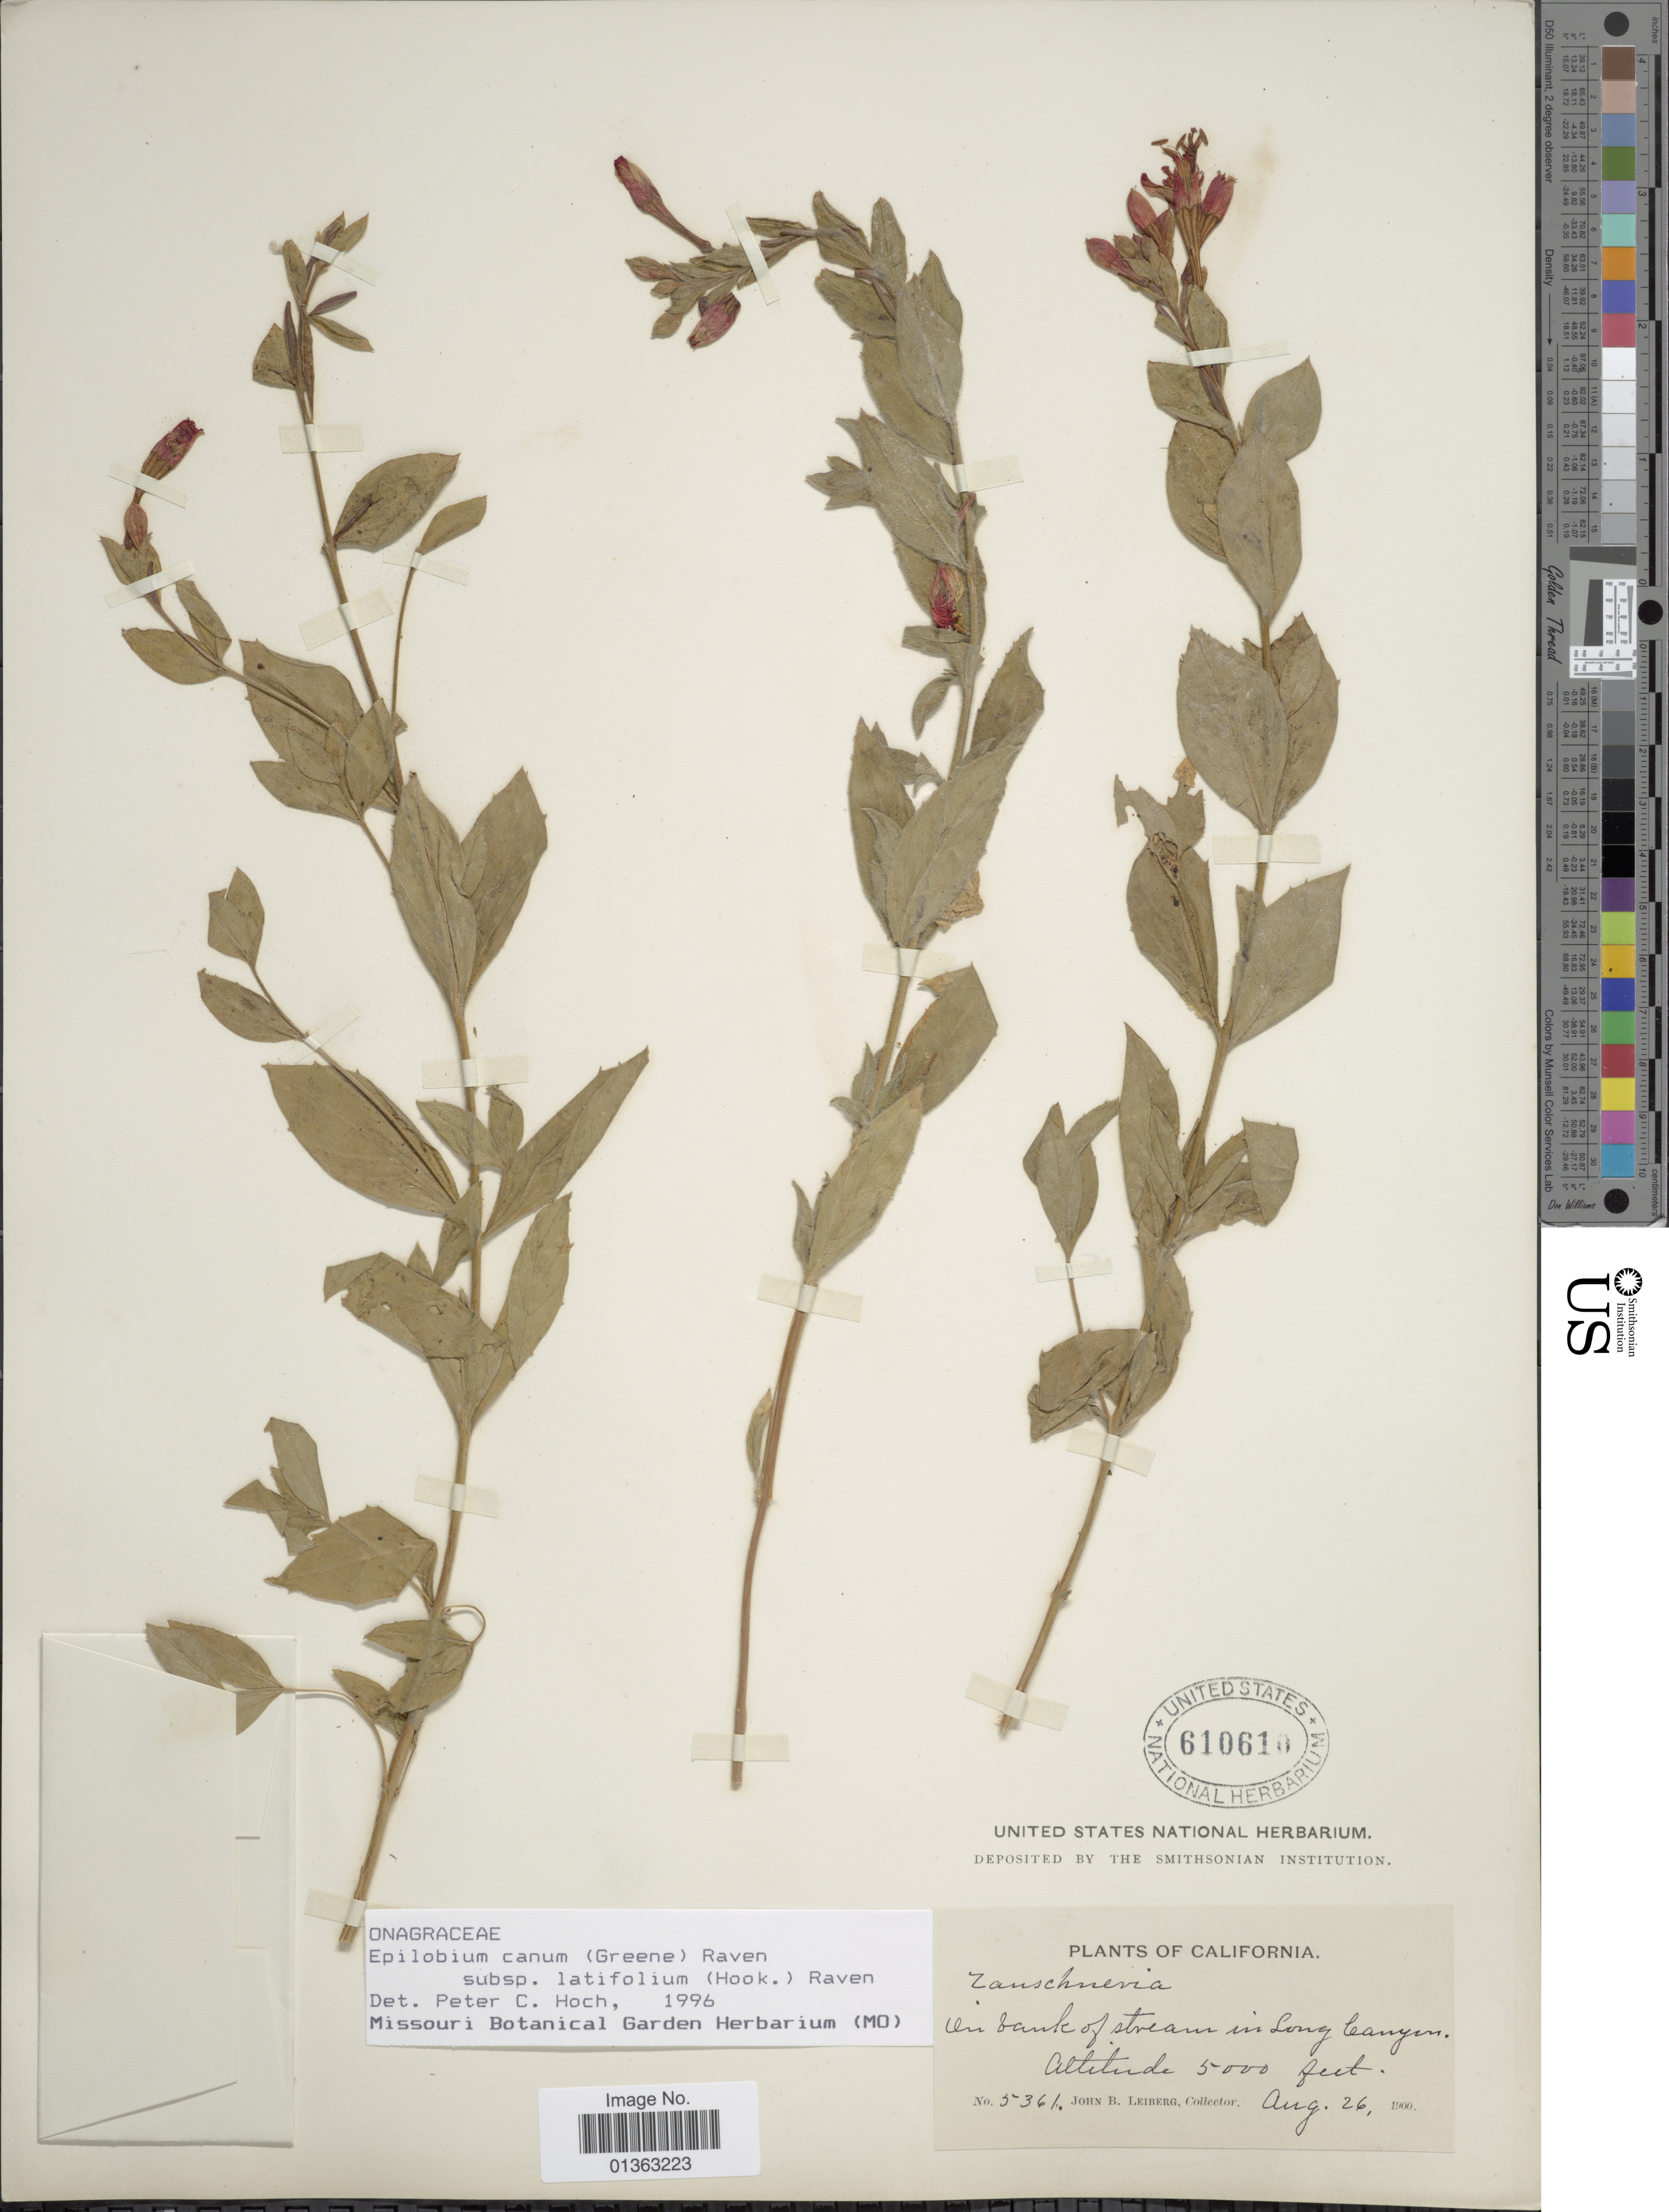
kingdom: Plantae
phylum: Tracheophyta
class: Magnoliopsida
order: Myrtales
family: Onagraceae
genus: Epilobium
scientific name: Epilobium canum subsp. latifolium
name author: (Hook.) P.H. Raven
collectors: J. B. Leiberg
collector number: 5361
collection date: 1900-08-26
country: United States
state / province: California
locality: On bank of stream in Long Canyon.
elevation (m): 1524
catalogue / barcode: US 610610